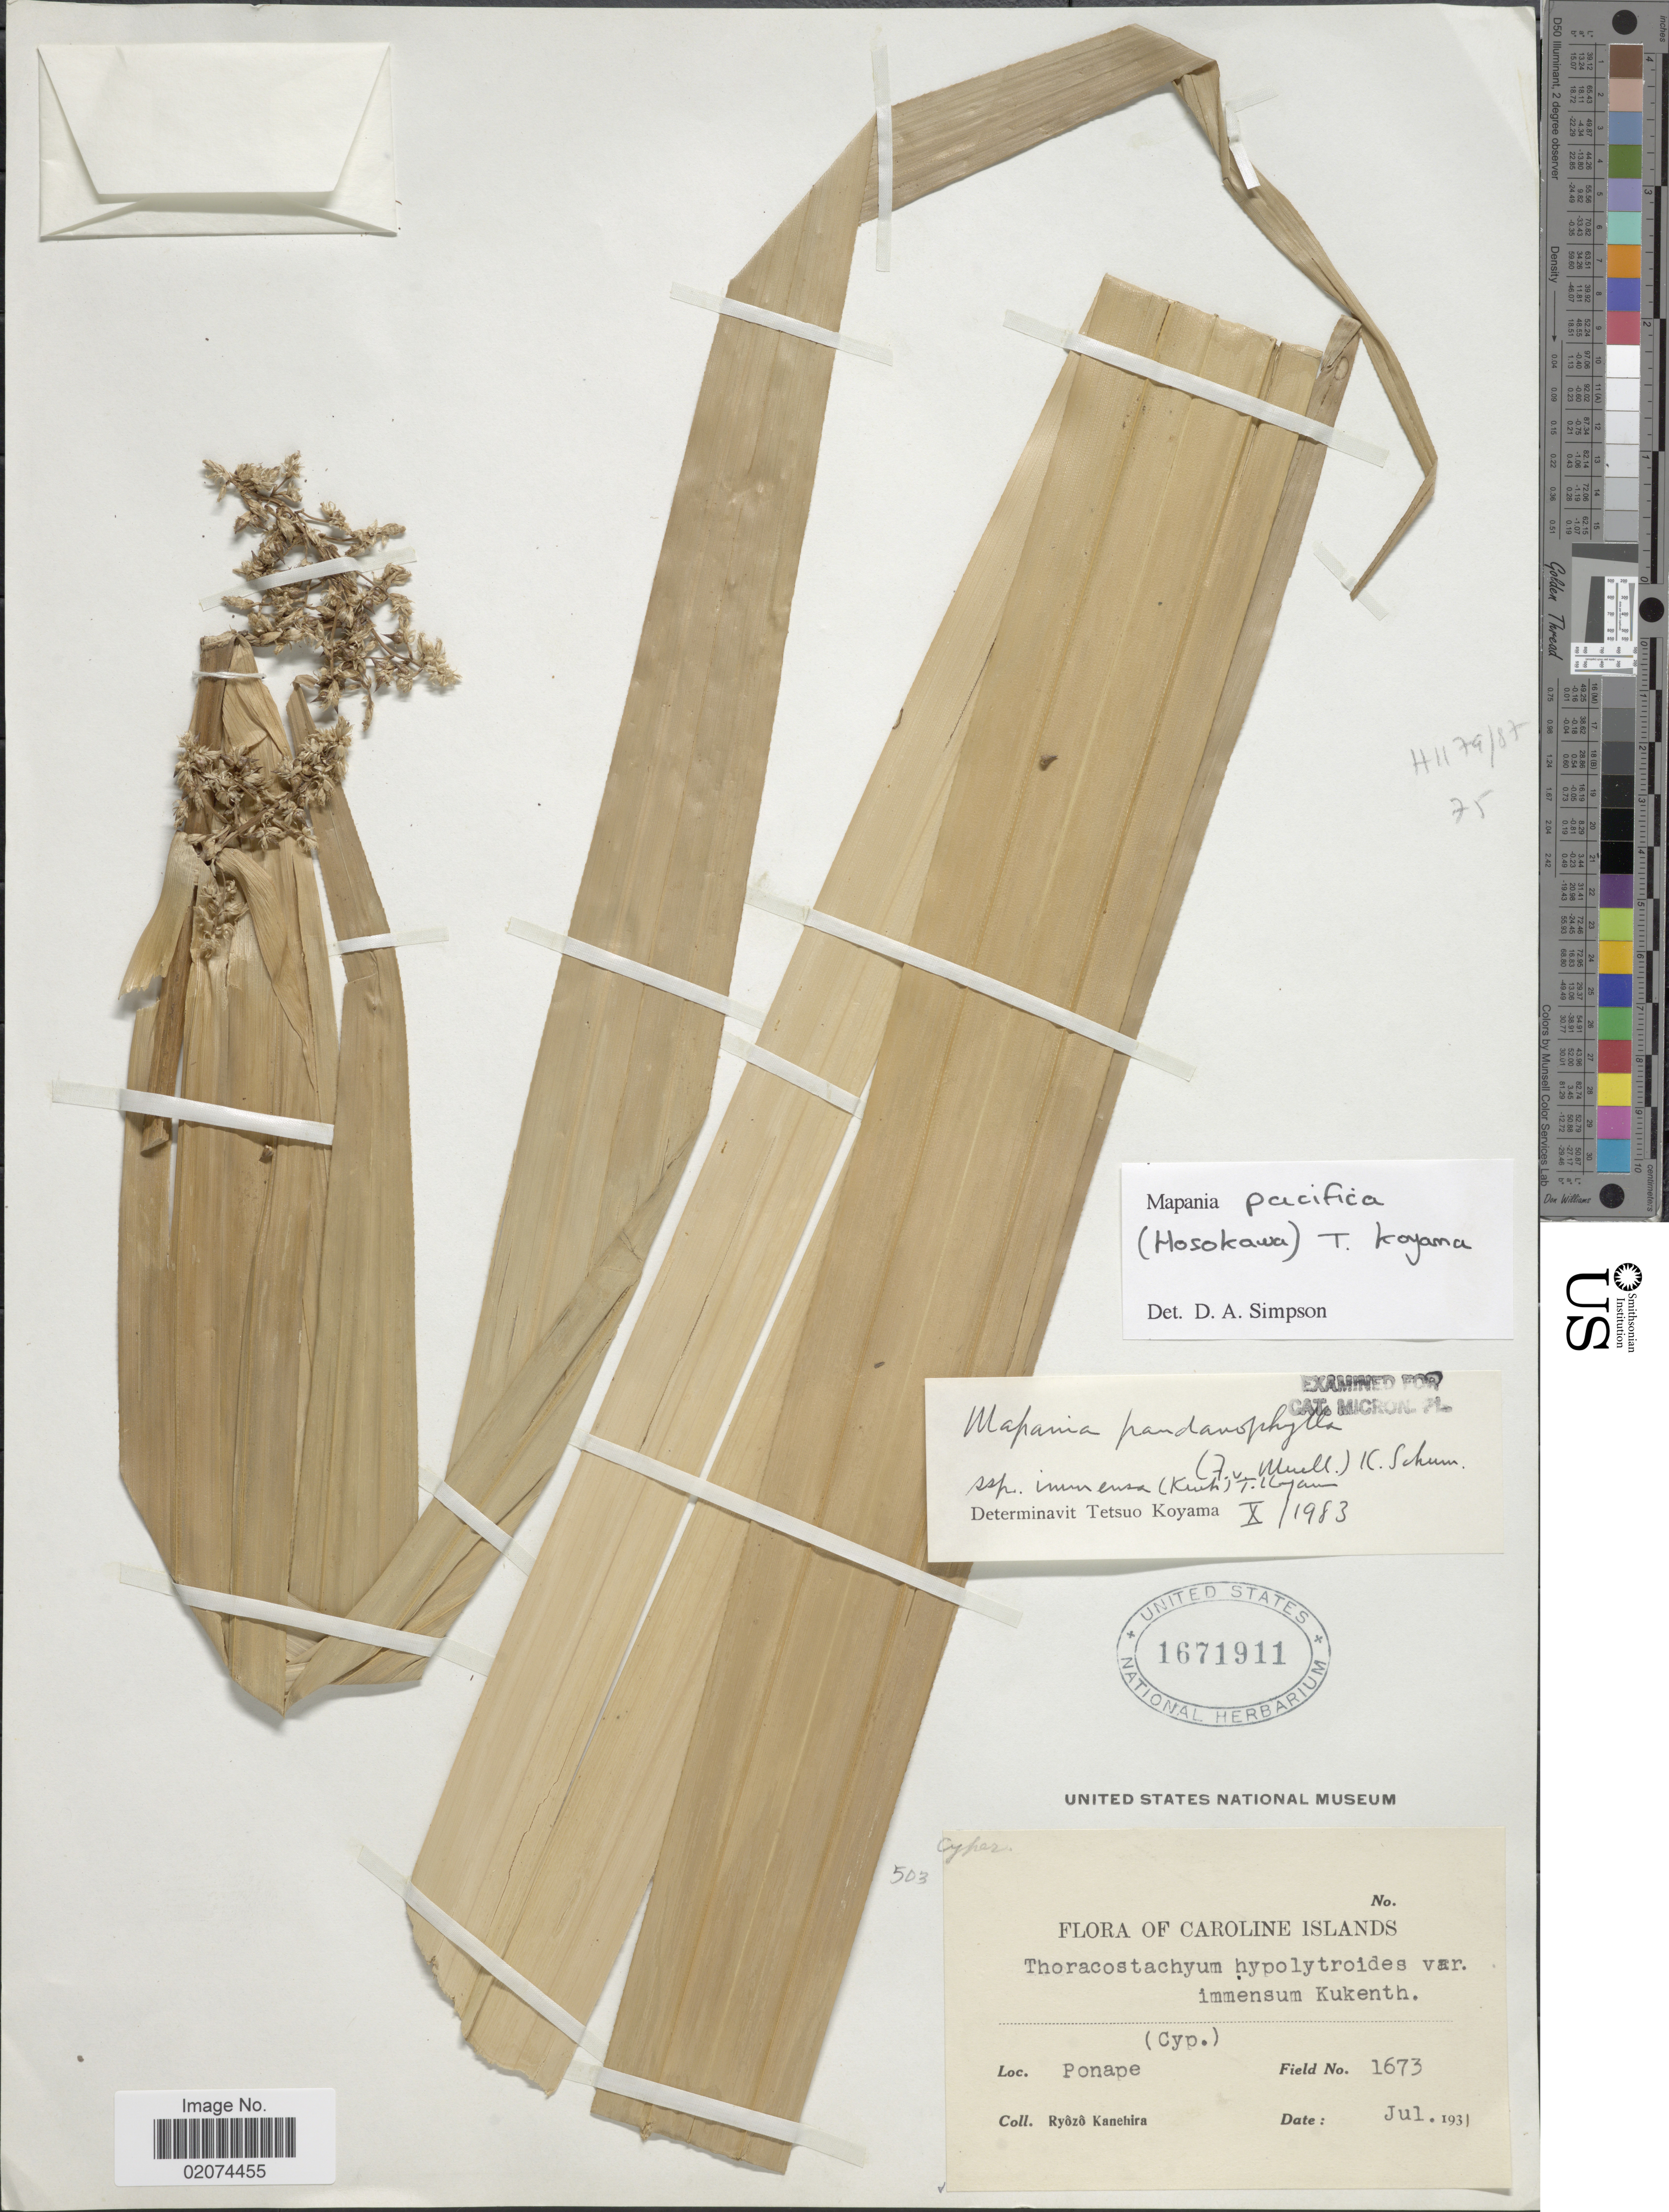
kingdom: Plantae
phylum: Tracheophyta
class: Liliopsida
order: Poales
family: Cyperaceae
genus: Mapania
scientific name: Mapania pacifica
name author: (Hosok.) T. Koyama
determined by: Simpson, D. A.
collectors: R. Kanehira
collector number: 1673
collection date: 1931-07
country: Micronesia, Federated States of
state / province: Pohnpei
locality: Caroline Islands. Ponape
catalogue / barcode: US 1671911